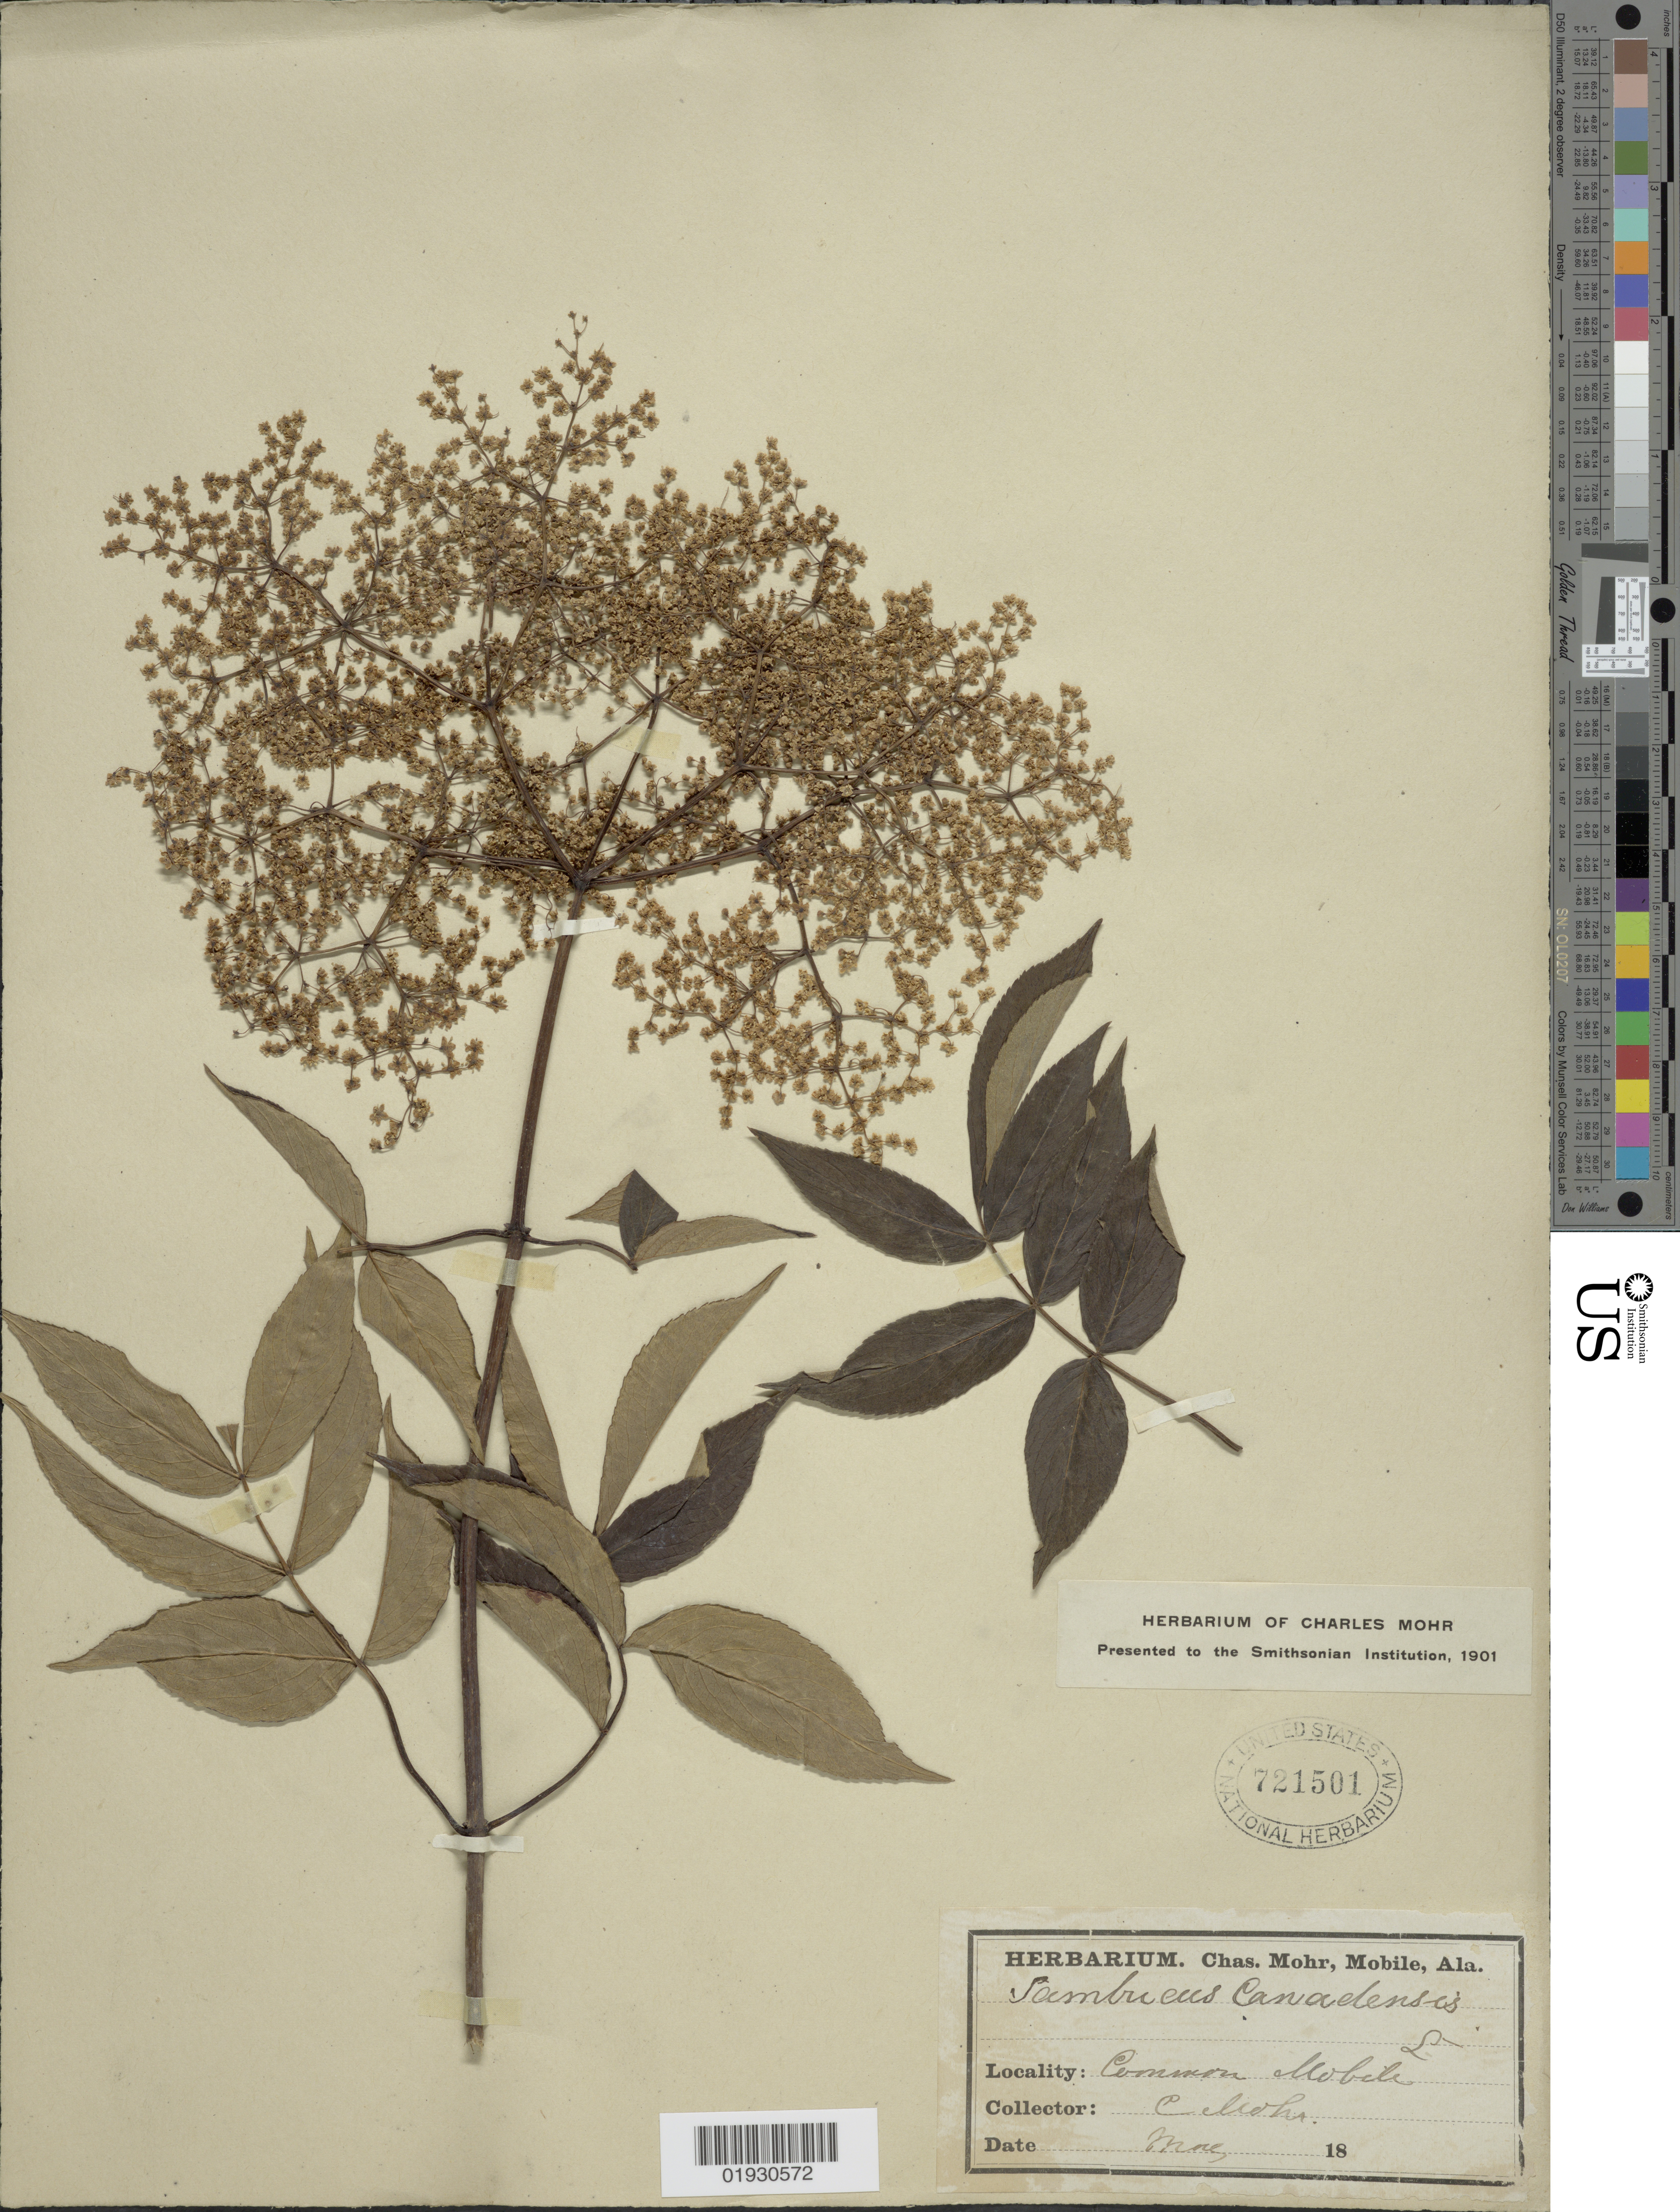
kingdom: Plantae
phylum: Tracheophyta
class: Magnoliopsida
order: Dipsacales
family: Viburnaceae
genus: Sambucus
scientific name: Sambucus canadensis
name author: L.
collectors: Mohr, C. T. (herbarium)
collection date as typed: Transcribed d/m/y: /3/18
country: United States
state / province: Alabama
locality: Common Mobile.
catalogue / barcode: US 721501